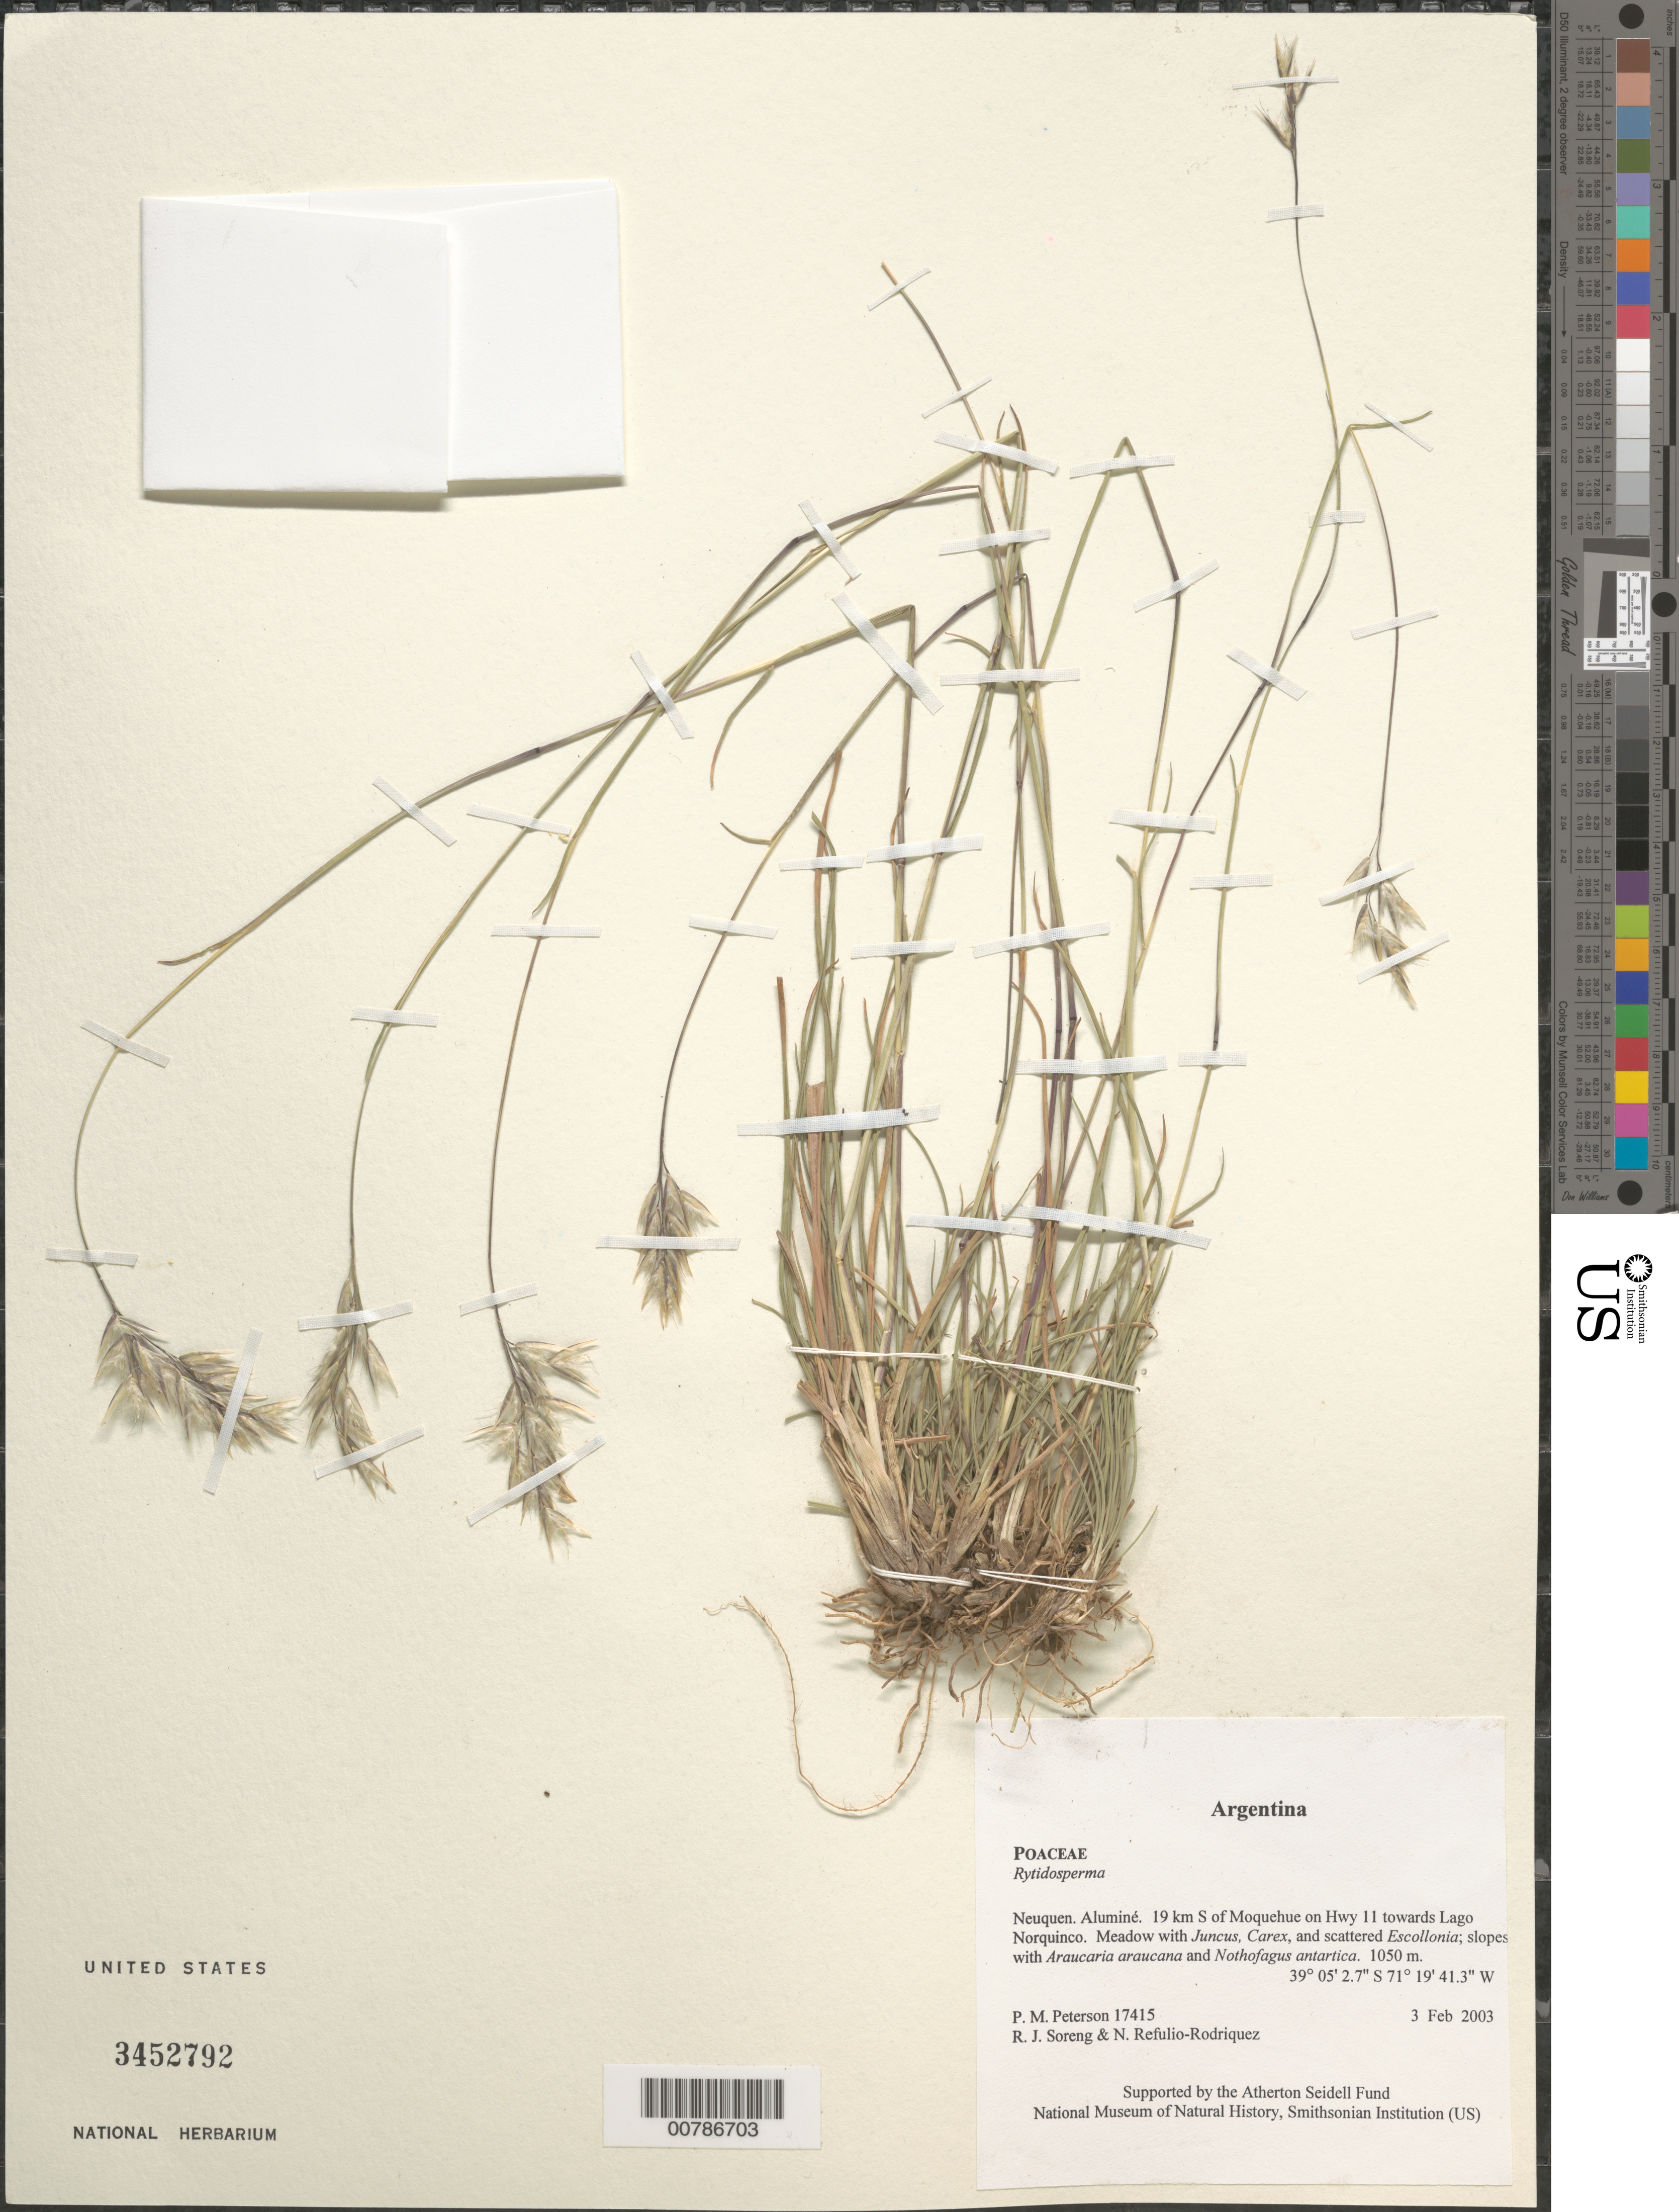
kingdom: Plantae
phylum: Tracheophyta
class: Liliopsida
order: Poales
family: Poaceae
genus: Rytidosperma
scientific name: Rytidosperma sp.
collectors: P. M. Peterson, R. J. Soreng & N. Refulio-Rodríguez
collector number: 17415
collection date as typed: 03 Feb 2003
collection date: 2003-02-03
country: Argentina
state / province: Neuquen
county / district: Aluminé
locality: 19 km S of Moquehue on Hwy 11 towards Lago Norquinco. Meadow with Juncus, Carex, and scattered Escollonia; slopes with Araucaria araucana and Nothofagus antartica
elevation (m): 1050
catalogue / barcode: US 3452792